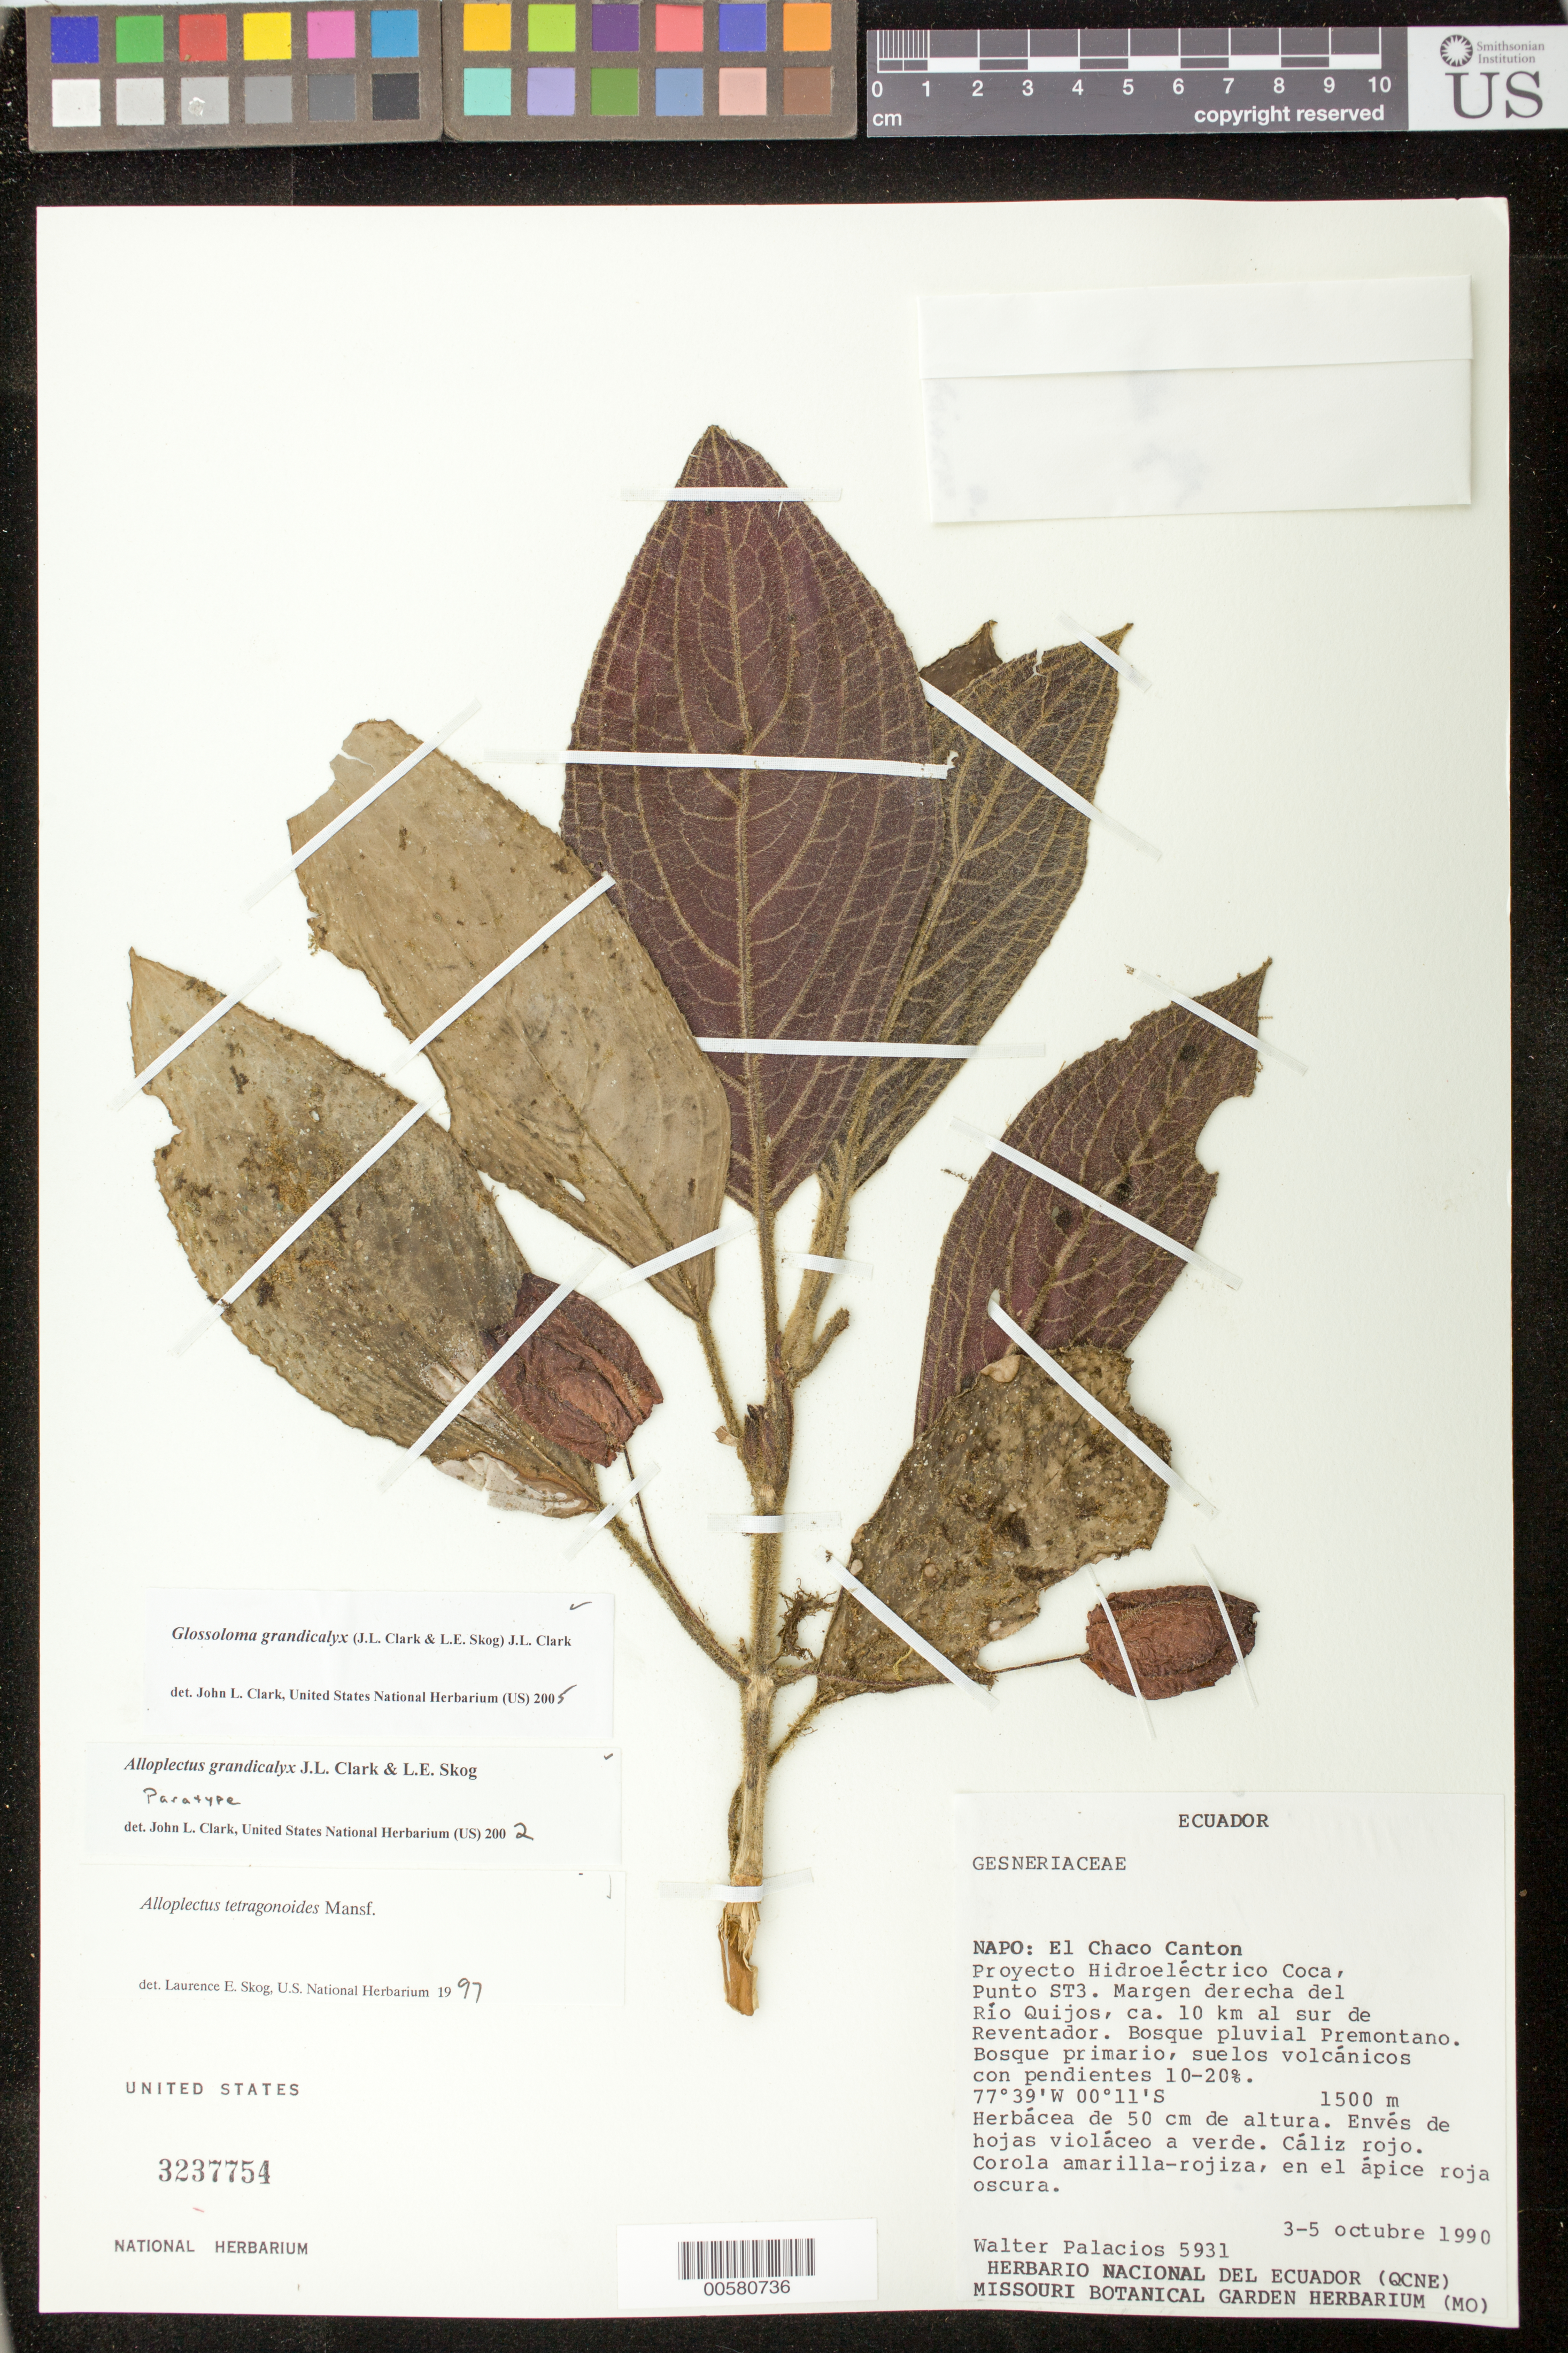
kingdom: Plantae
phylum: Tracheophyta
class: Magnoliopsida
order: Lamiales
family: Gesneriaceae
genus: Glossoloma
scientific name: Glossoloma grandicalyx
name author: (J.L. Clark & L.E. Skog) J.L. Clark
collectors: W. Palacios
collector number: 5931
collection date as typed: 3-5 Oct 1990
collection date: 1990-10-03/1990-10-05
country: Ecuador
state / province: Napo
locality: El Chaco Canton; Proyecto Hidroélectrico Coca, Punto ST3; margen derecha del Río Quijos, ca. 10 km al S de Reventador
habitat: Bosque pluvial premontano; bosque primario, suelos volcánicos con pendientes 10-20%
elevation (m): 1500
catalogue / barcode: US 3237754